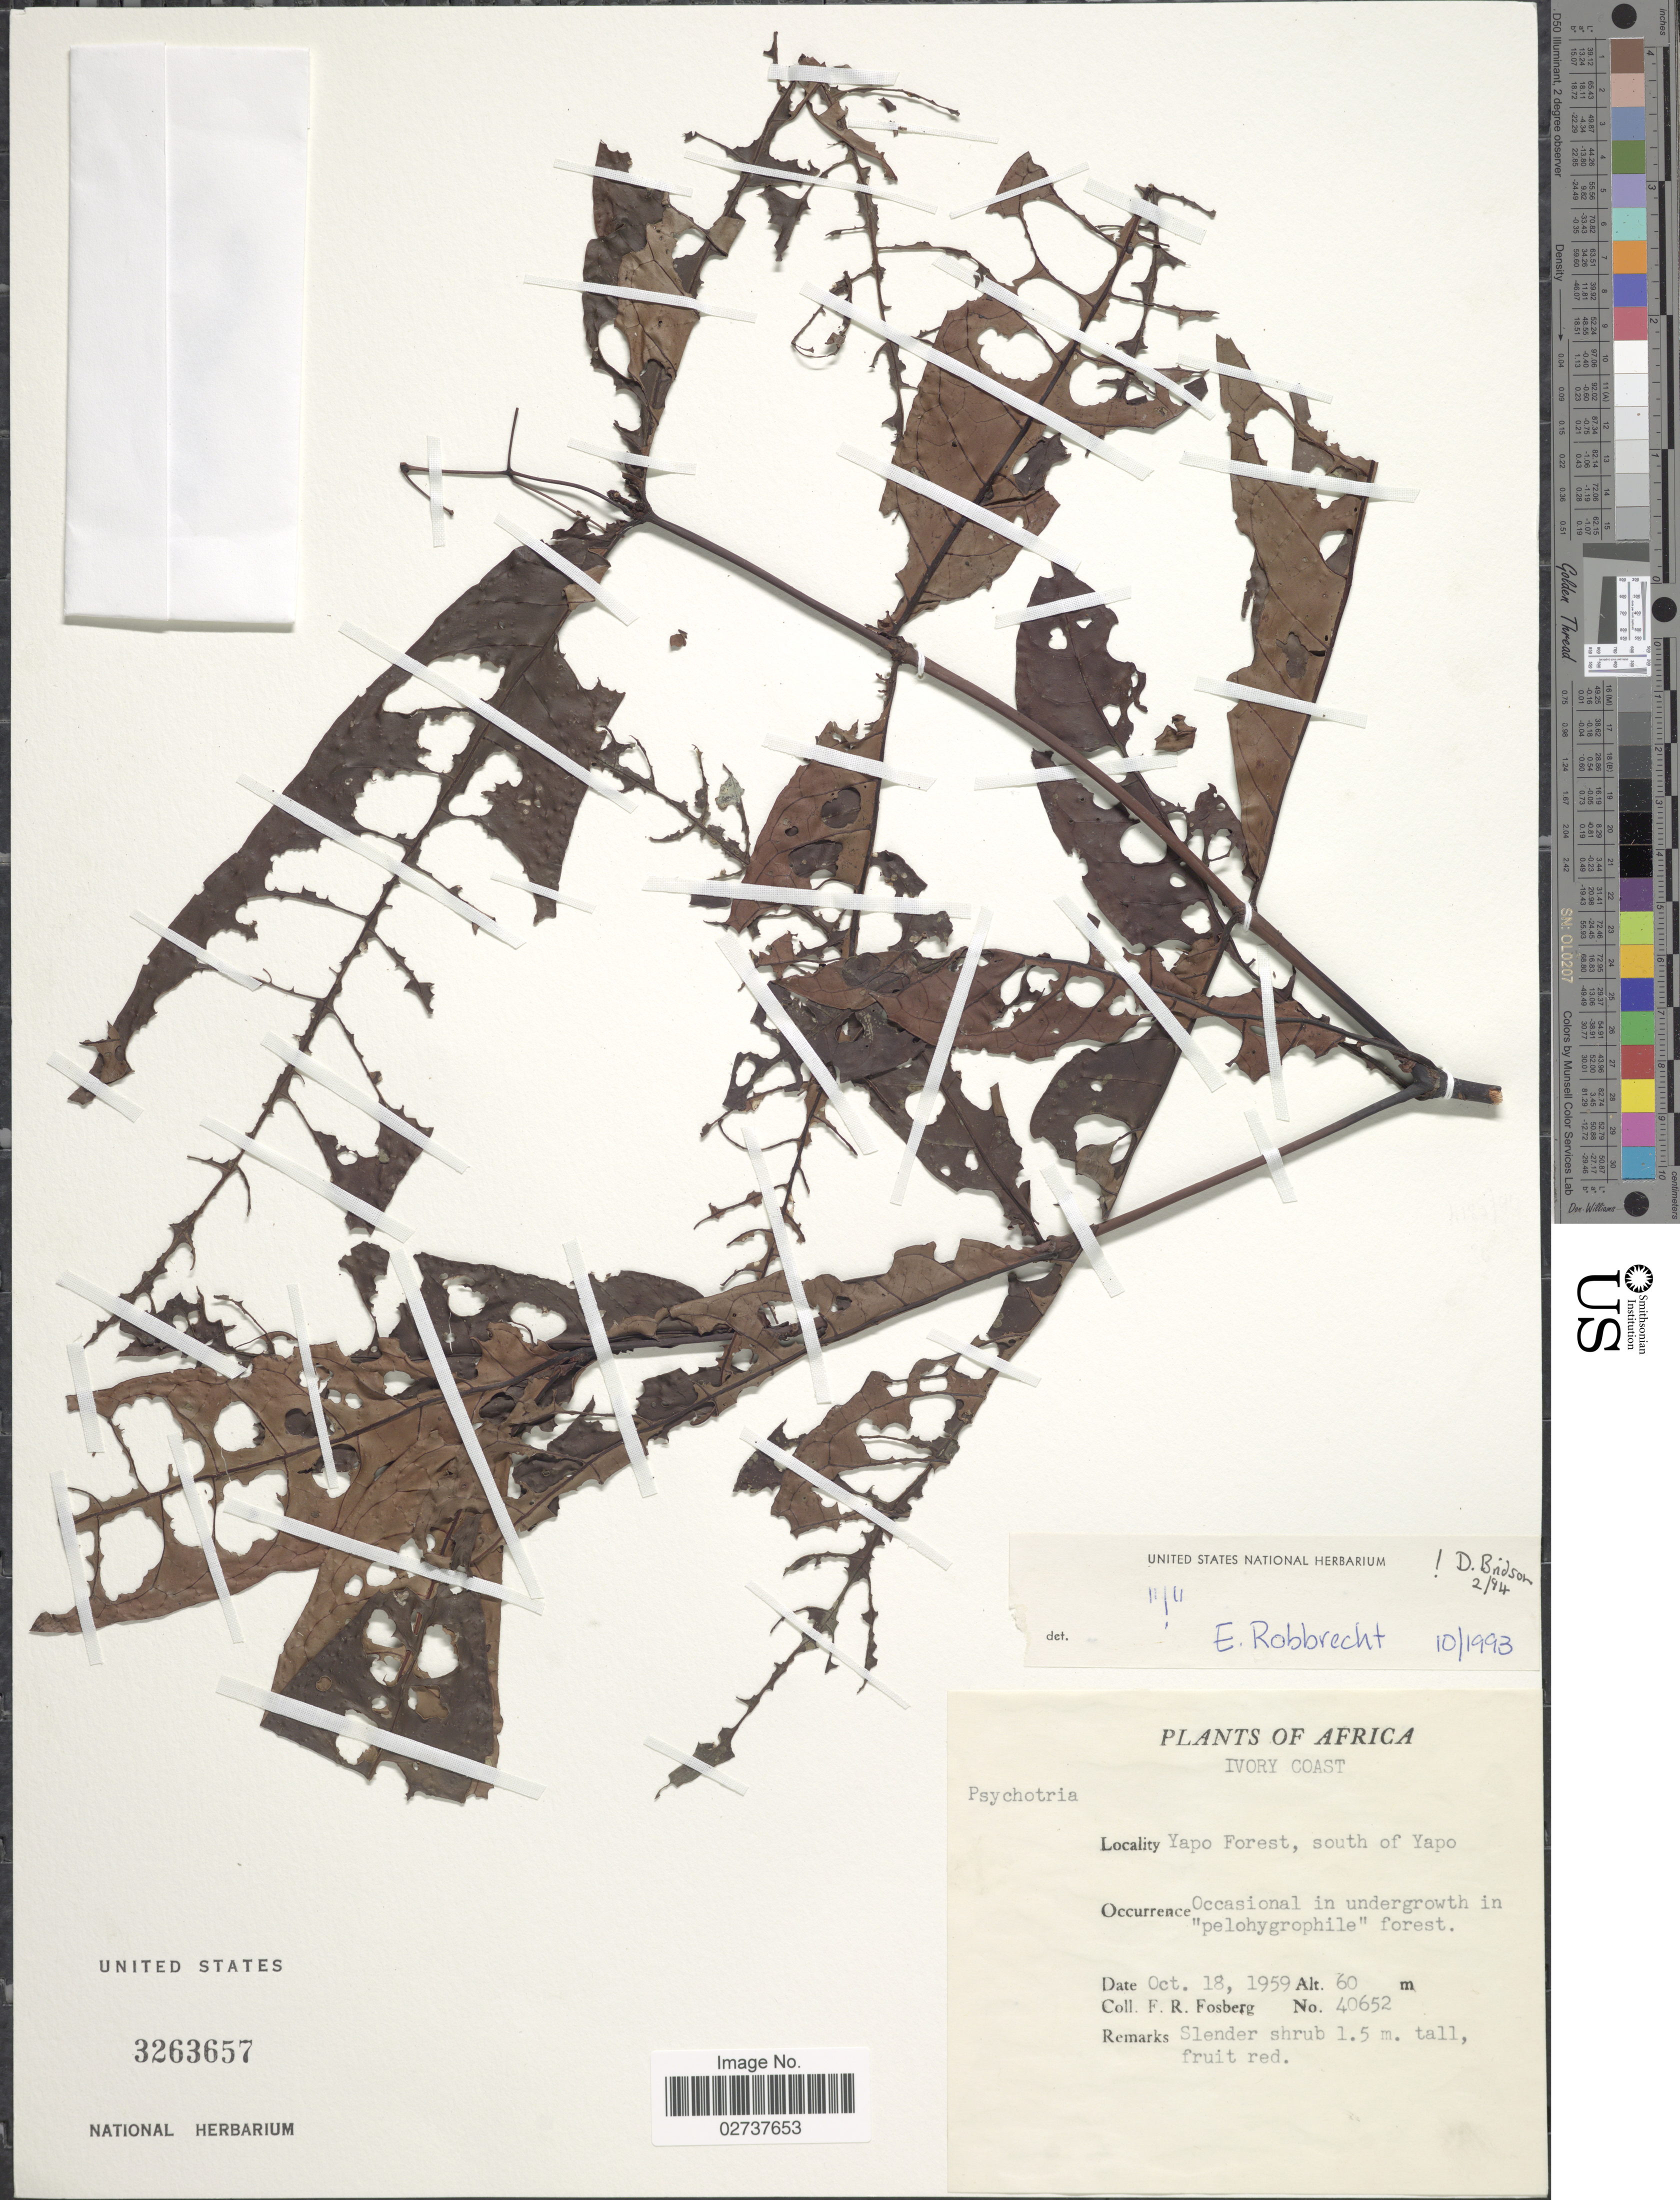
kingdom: Plantae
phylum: Tracheophyta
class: Magnoliopsida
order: Gentianales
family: Rubiaceae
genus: Psychotria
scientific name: Psychotria sp.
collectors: F. R. Fosberg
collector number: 40652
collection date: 1959-10-18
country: Ivory Coast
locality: Yapo Forest, south of Yapo.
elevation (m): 60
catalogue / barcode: US 3263657